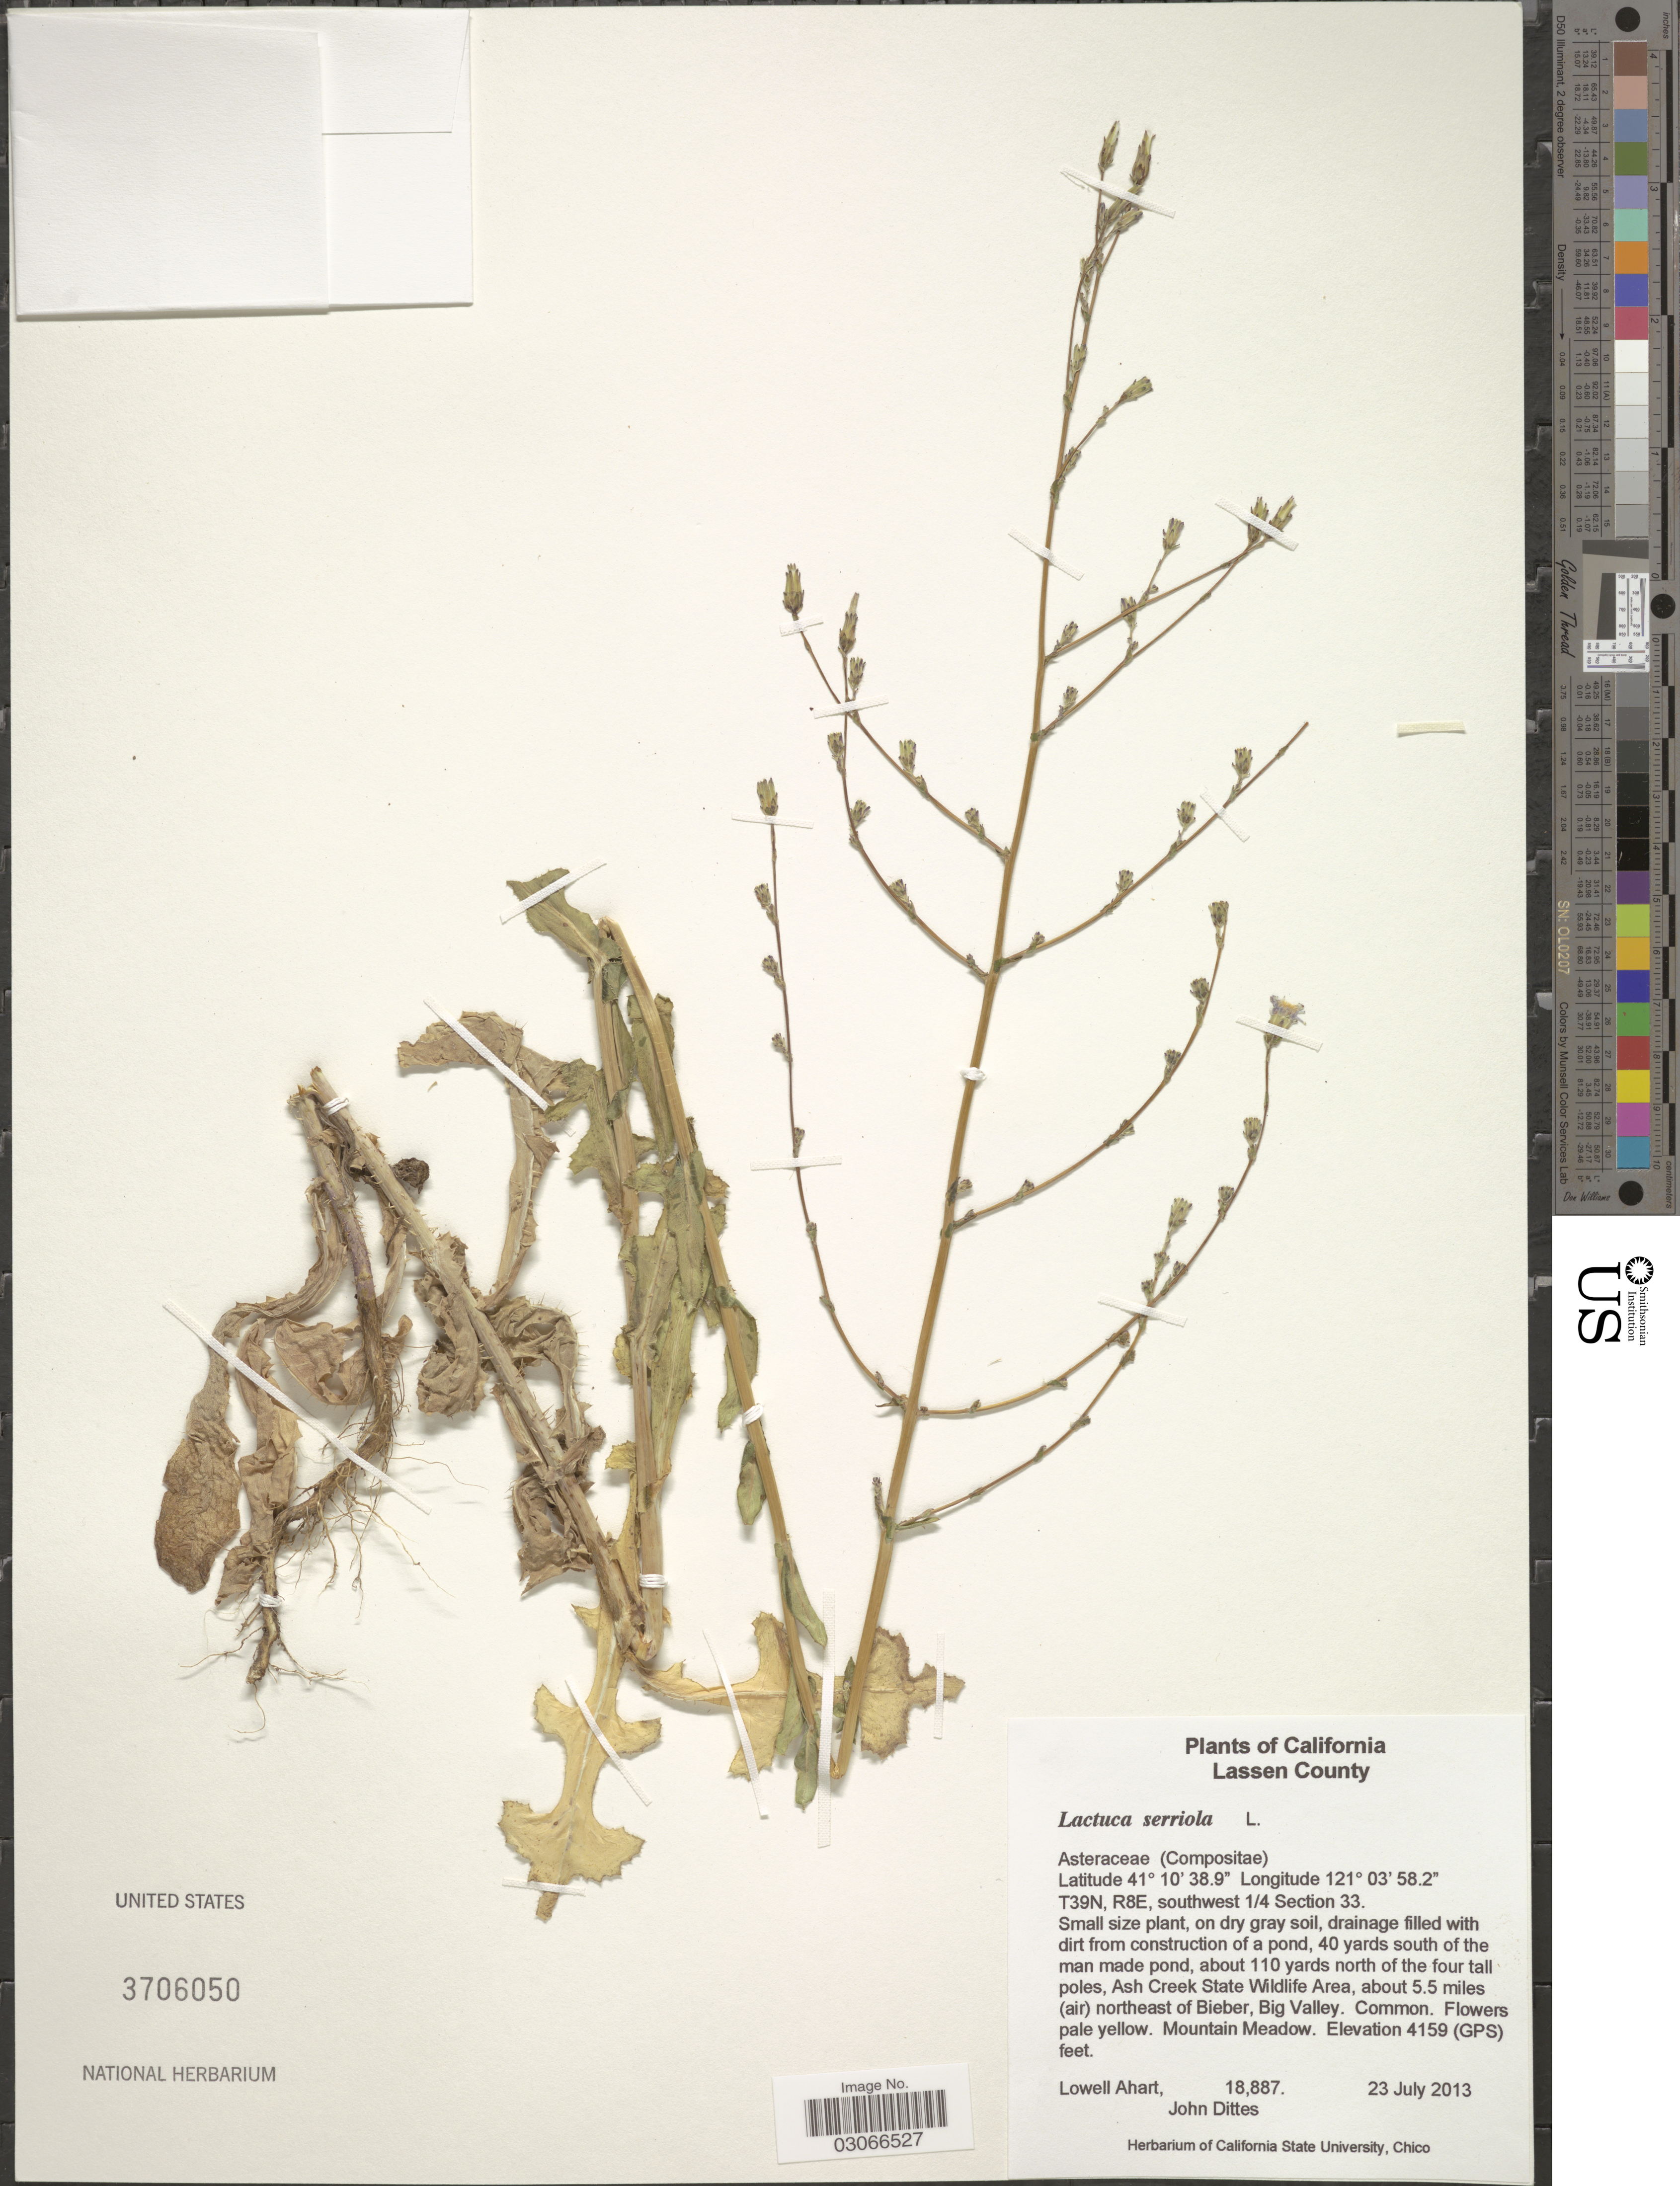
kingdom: Plantae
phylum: Tracheophyta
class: Magnoliopsida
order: Asterales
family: Asteraceae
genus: Lactuca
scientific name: Lactuca serriola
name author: L.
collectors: L. Ahart & J. Dittes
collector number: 18887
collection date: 2013-07-23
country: United States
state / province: California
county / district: Lassen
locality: Lassen County. T39N, R8E, southwest 1/4 Section 33, 40 yards south of the man made pond, about 110 yards north of the four tall poles, Ash Creek State Wildlife Area, about 5.5 miles (air) northeast of Bieber, Big Valley.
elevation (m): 1268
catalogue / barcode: US 3706050